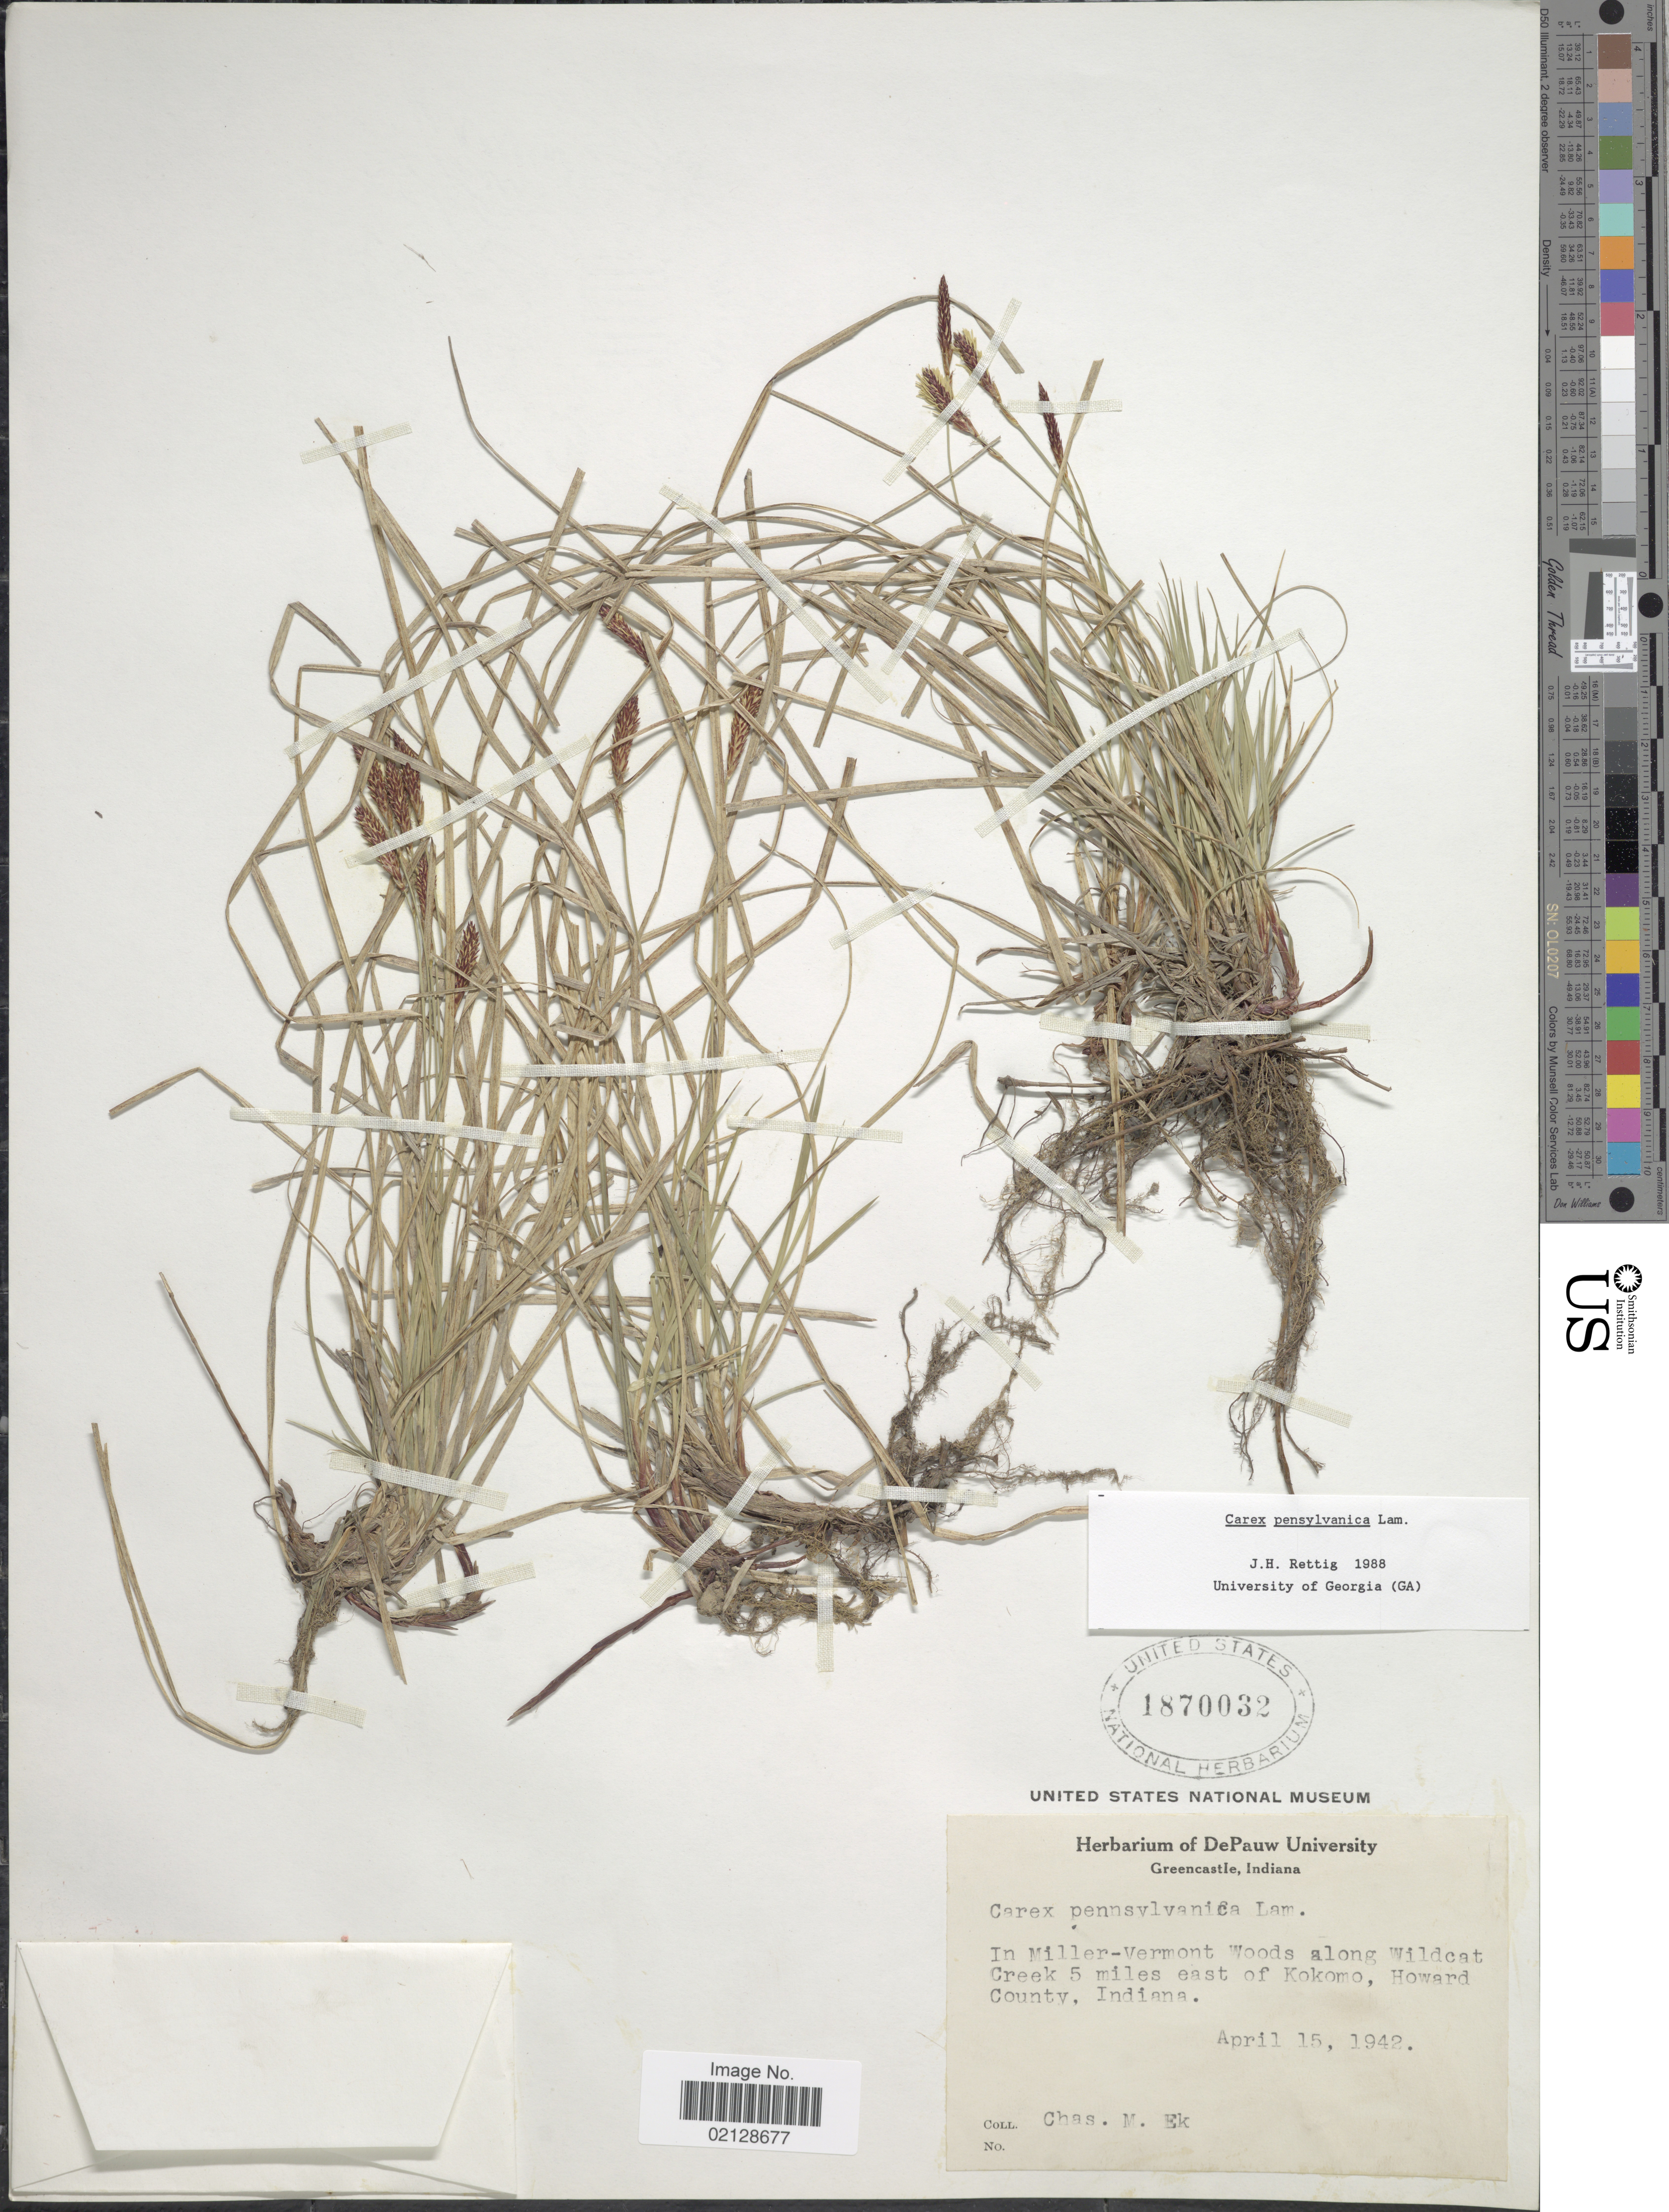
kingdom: Plantae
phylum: Tracheophyta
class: Liliopsida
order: Poales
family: Cyperaceae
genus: Carex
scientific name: Carex pensylvanica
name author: Lam.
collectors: C. Ek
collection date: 1942-04-15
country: United States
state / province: Indiana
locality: Greencastle, Indiana, In Miller-Vermont Woods along Wildcat Creek 5 miles east of Kokomo, Howard County, Indiana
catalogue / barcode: US 1870032